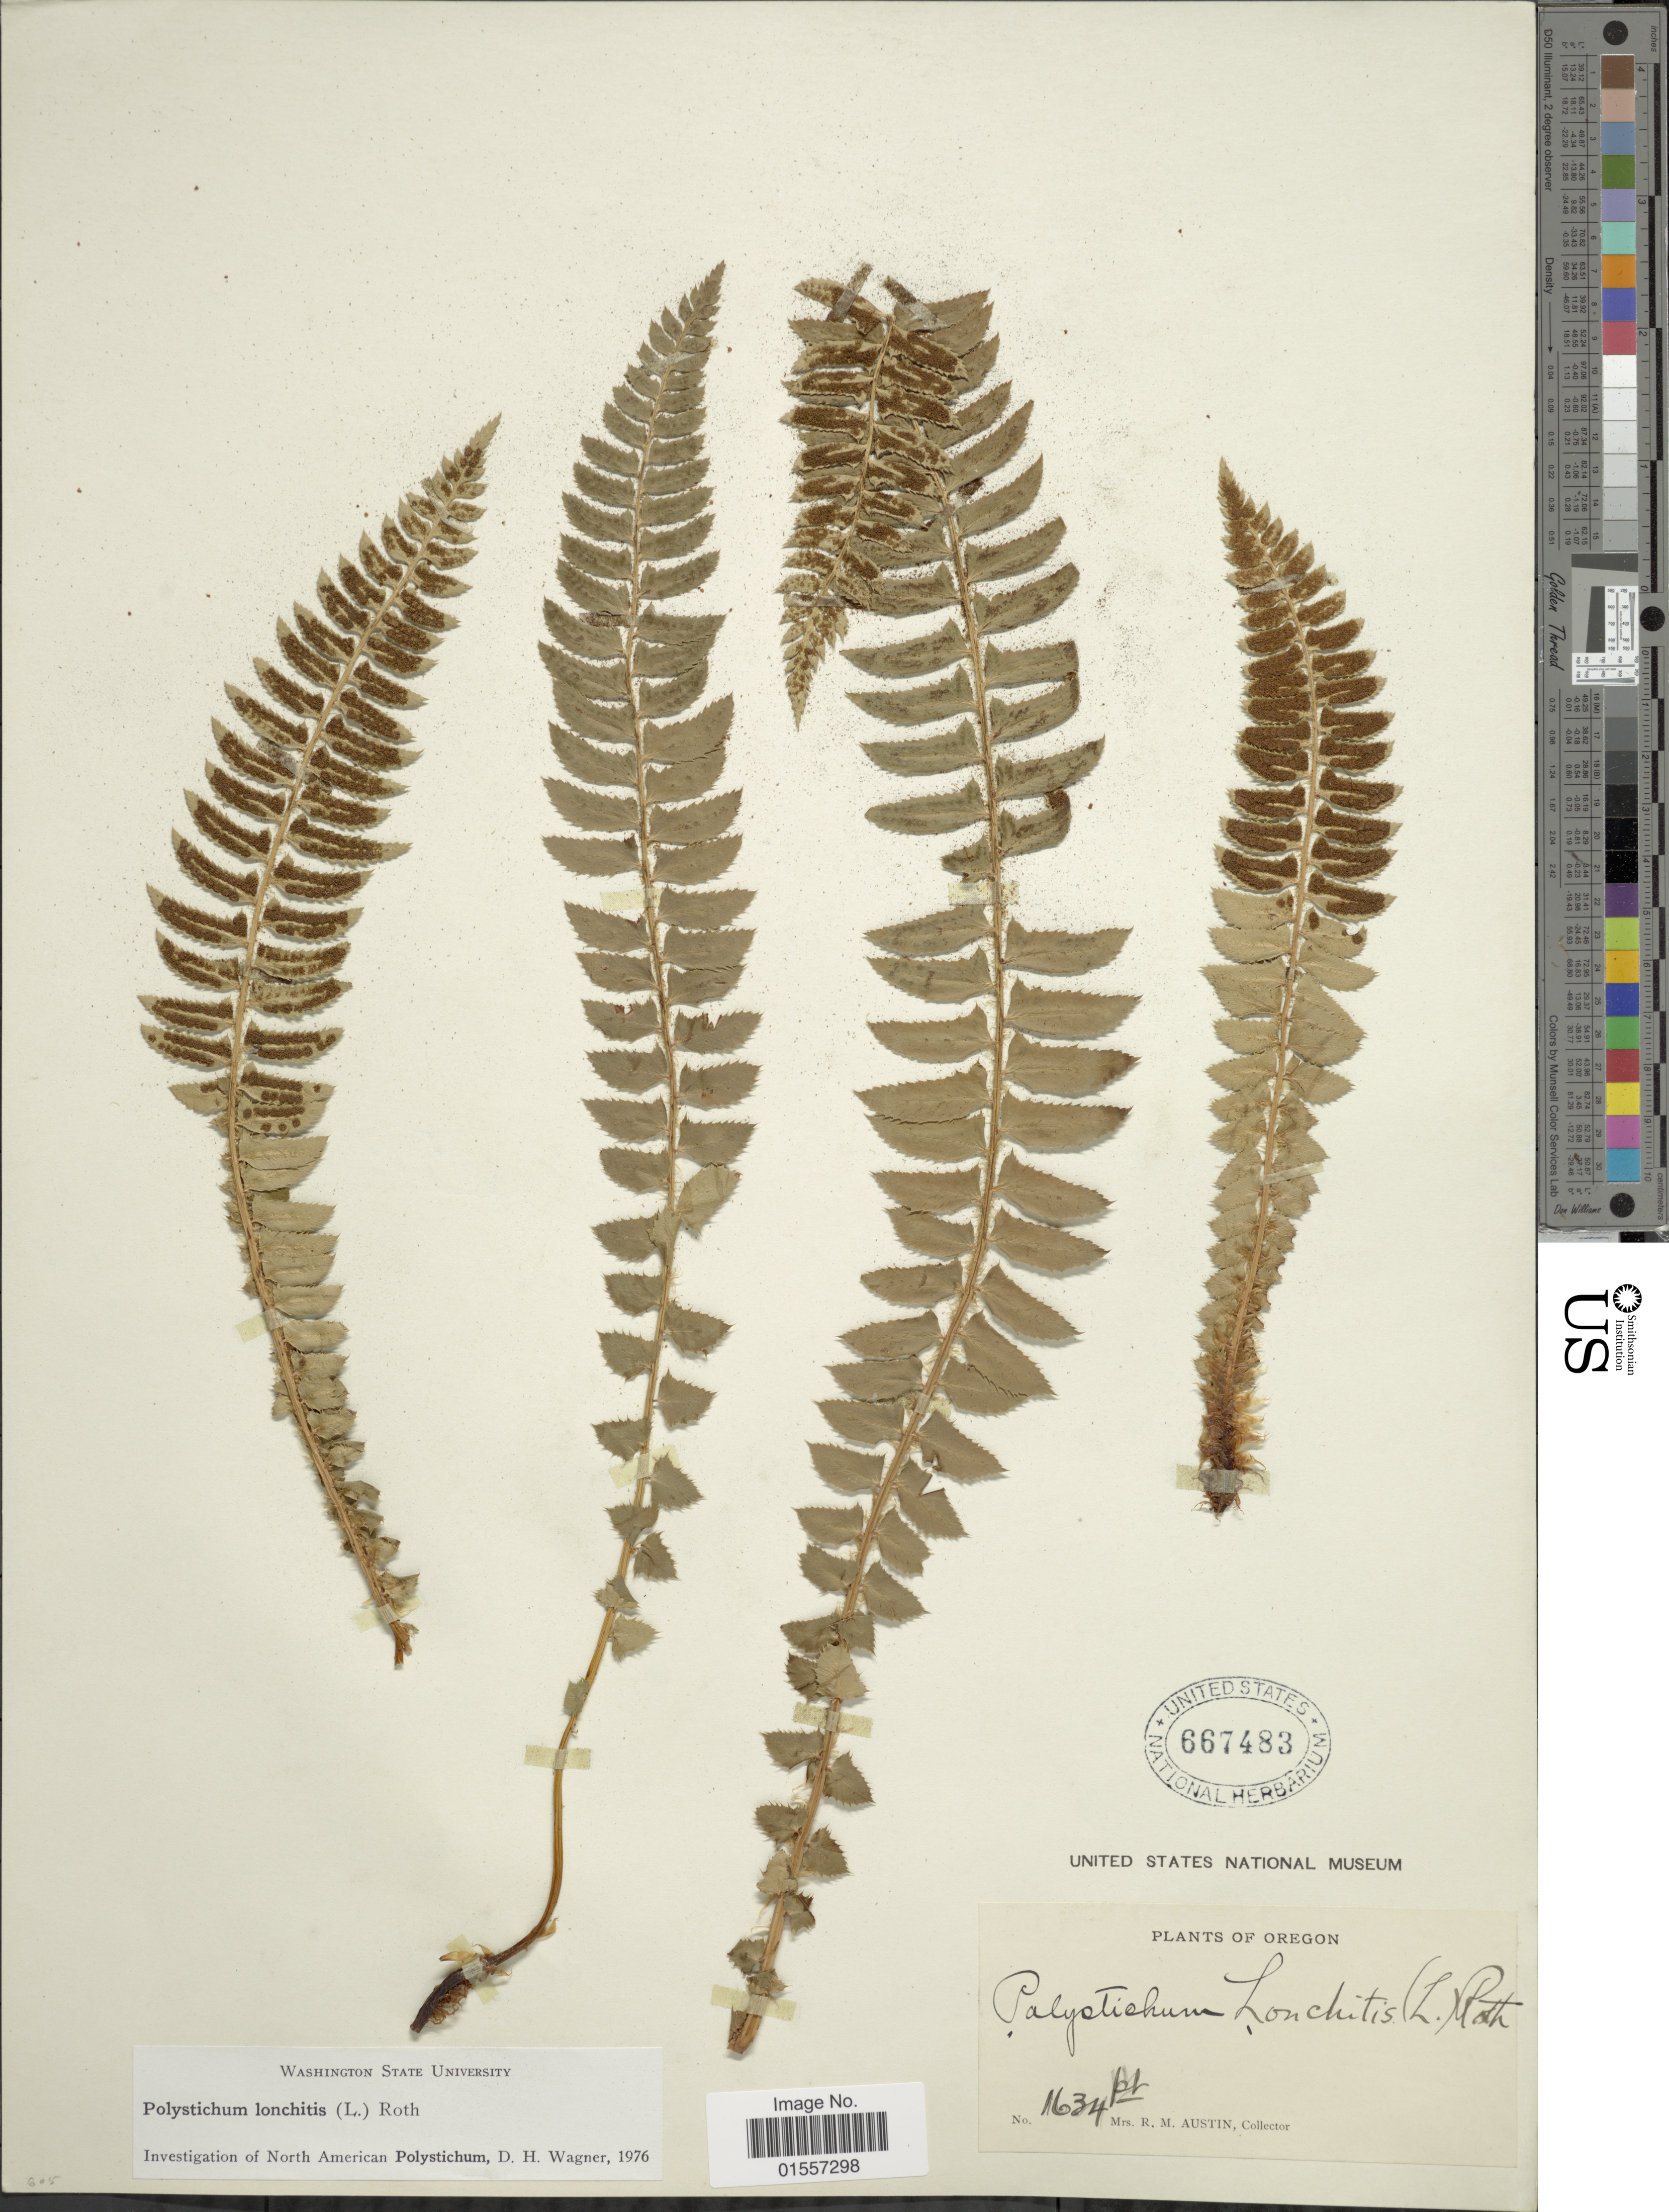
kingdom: Plantae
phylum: Tracheophyta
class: Polypodiopsida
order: Polypodiales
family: Dryopteridaceae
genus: Polystichum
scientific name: Polystichum lonchitis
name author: (Roth) L.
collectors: R. Austin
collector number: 1634 pt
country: United States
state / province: Oregon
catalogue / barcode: US 667483